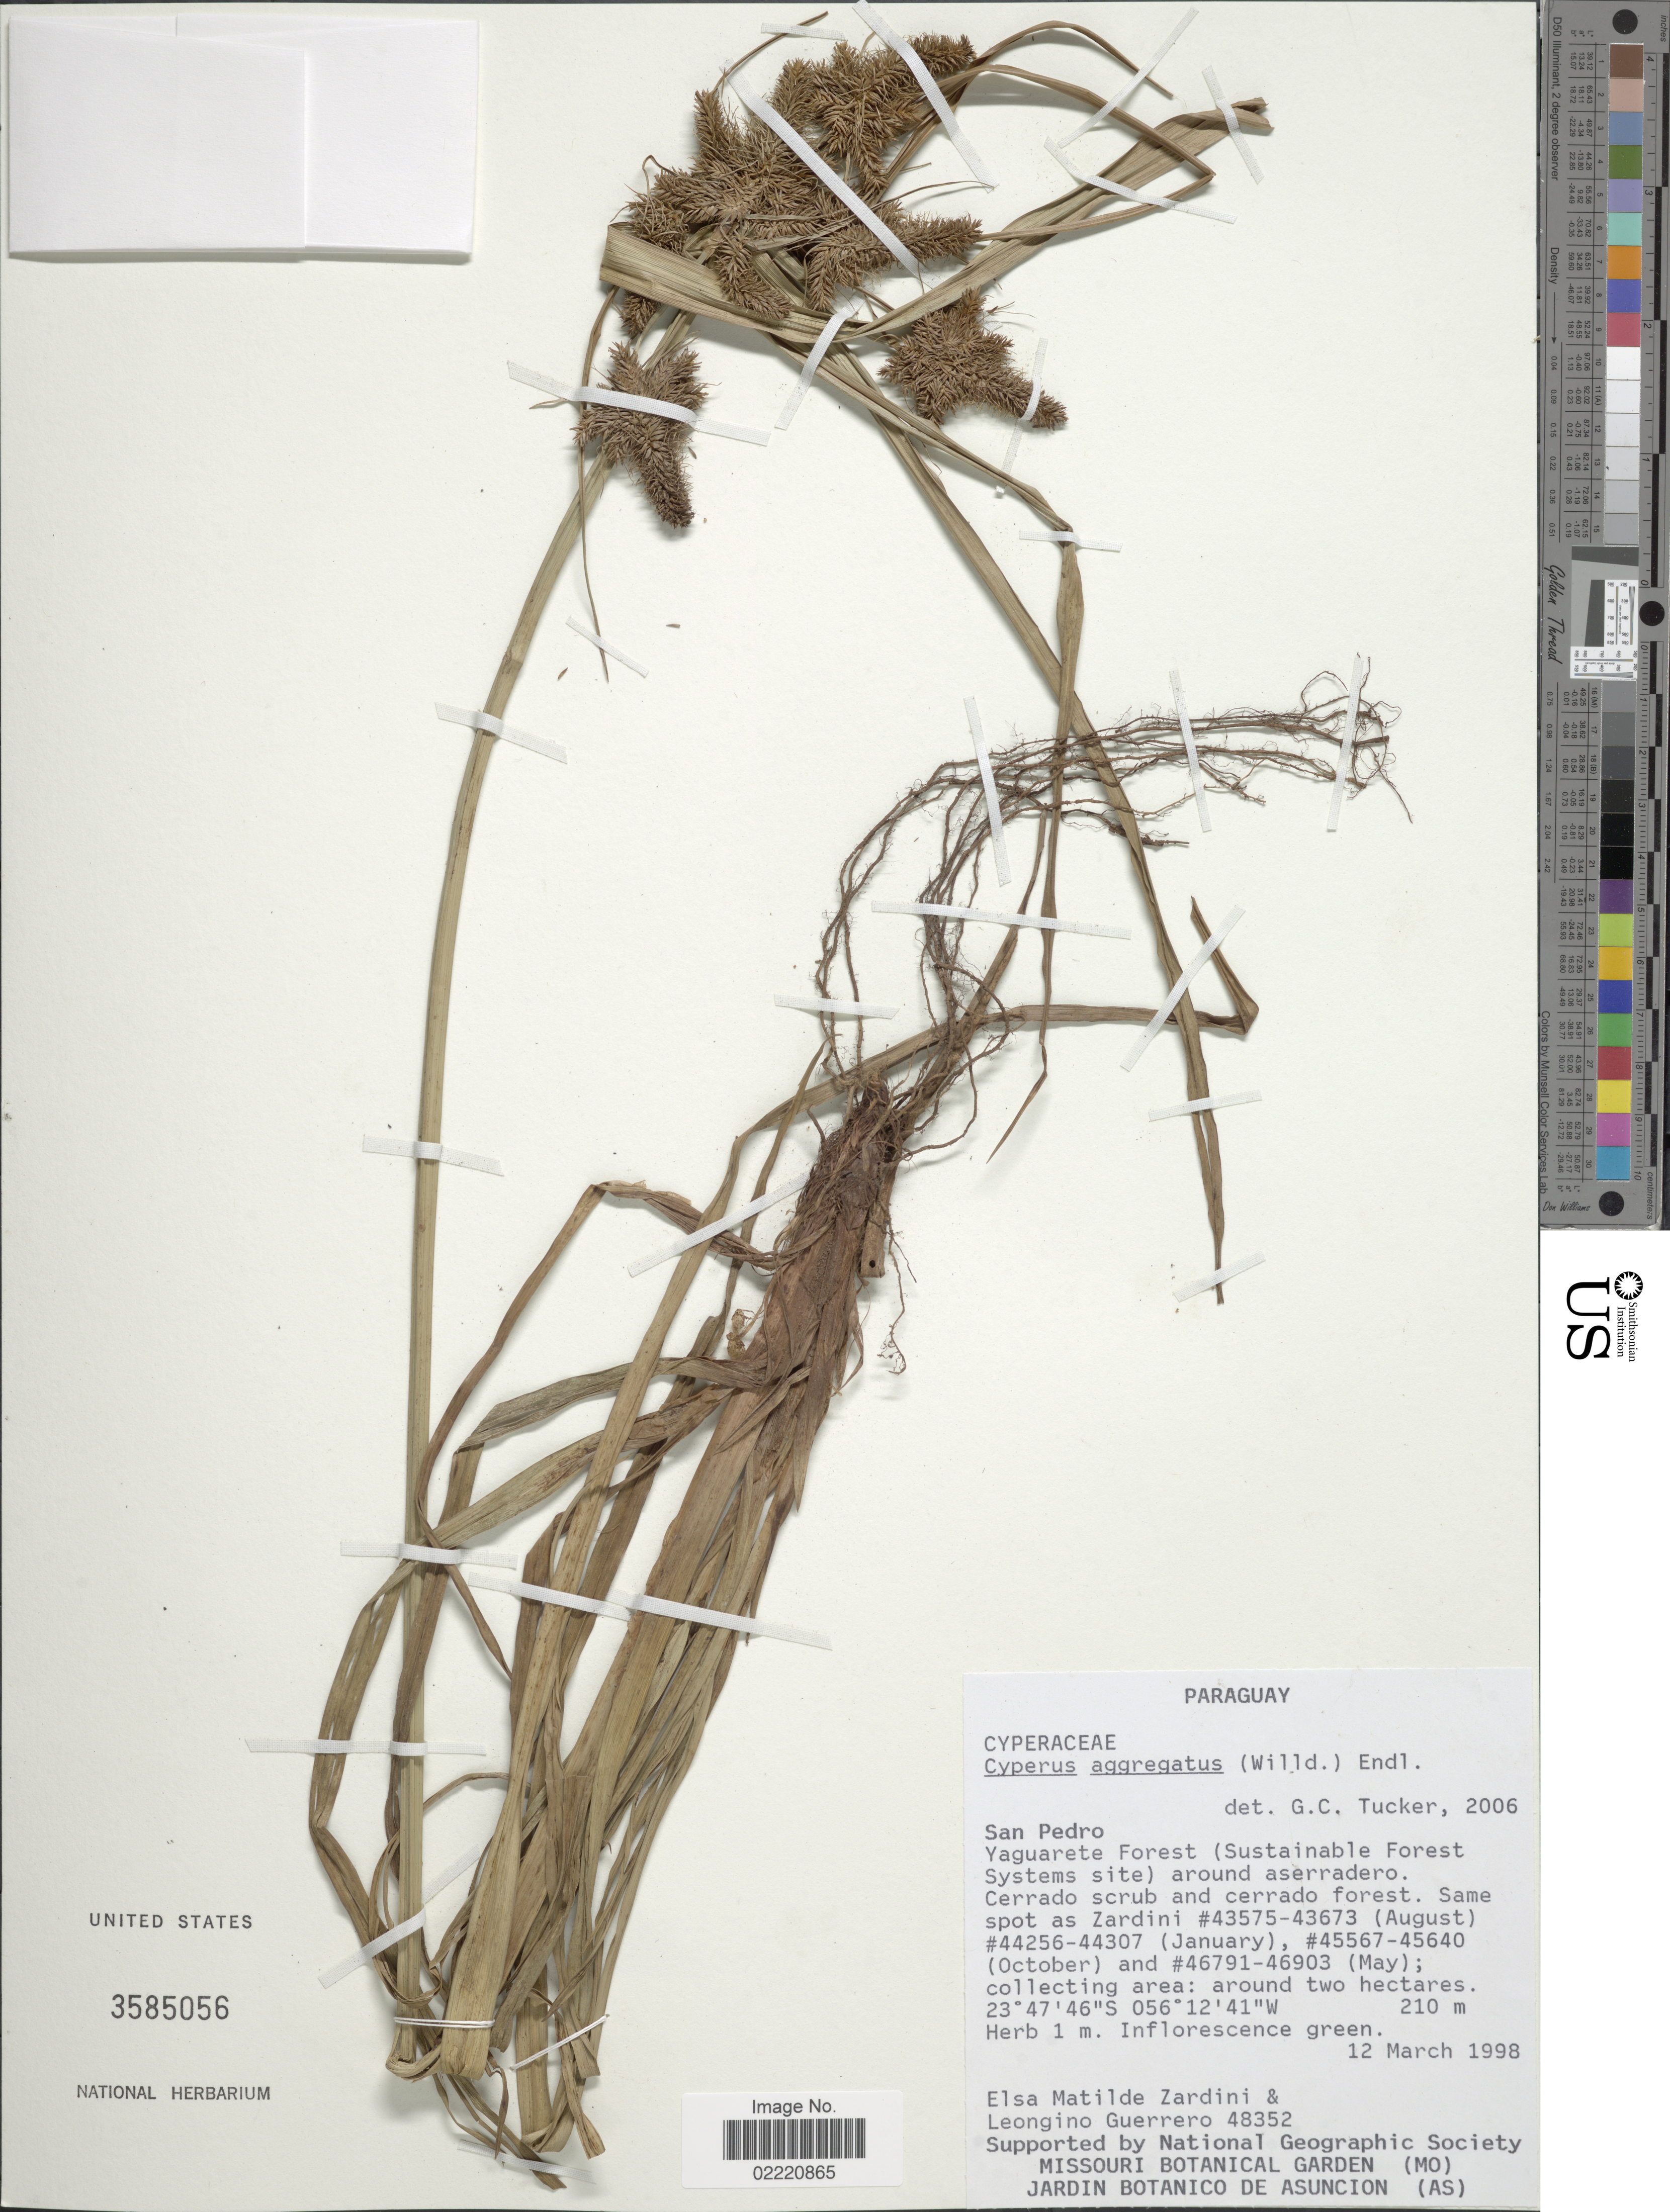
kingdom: Plantae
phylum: Tracheophyta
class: Liliopsida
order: Poales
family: Cyperaceae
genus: Cyperus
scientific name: Cyperus aggregatus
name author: (Willd.) Endl.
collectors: E. M. Zardini & L. Guerrero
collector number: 48352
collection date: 1998-03-12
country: Paraguay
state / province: San Pedro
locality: Yaguarete Forest (Sustainable Forest Systems site) around aserradero.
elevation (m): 210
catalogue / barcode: US 3585056